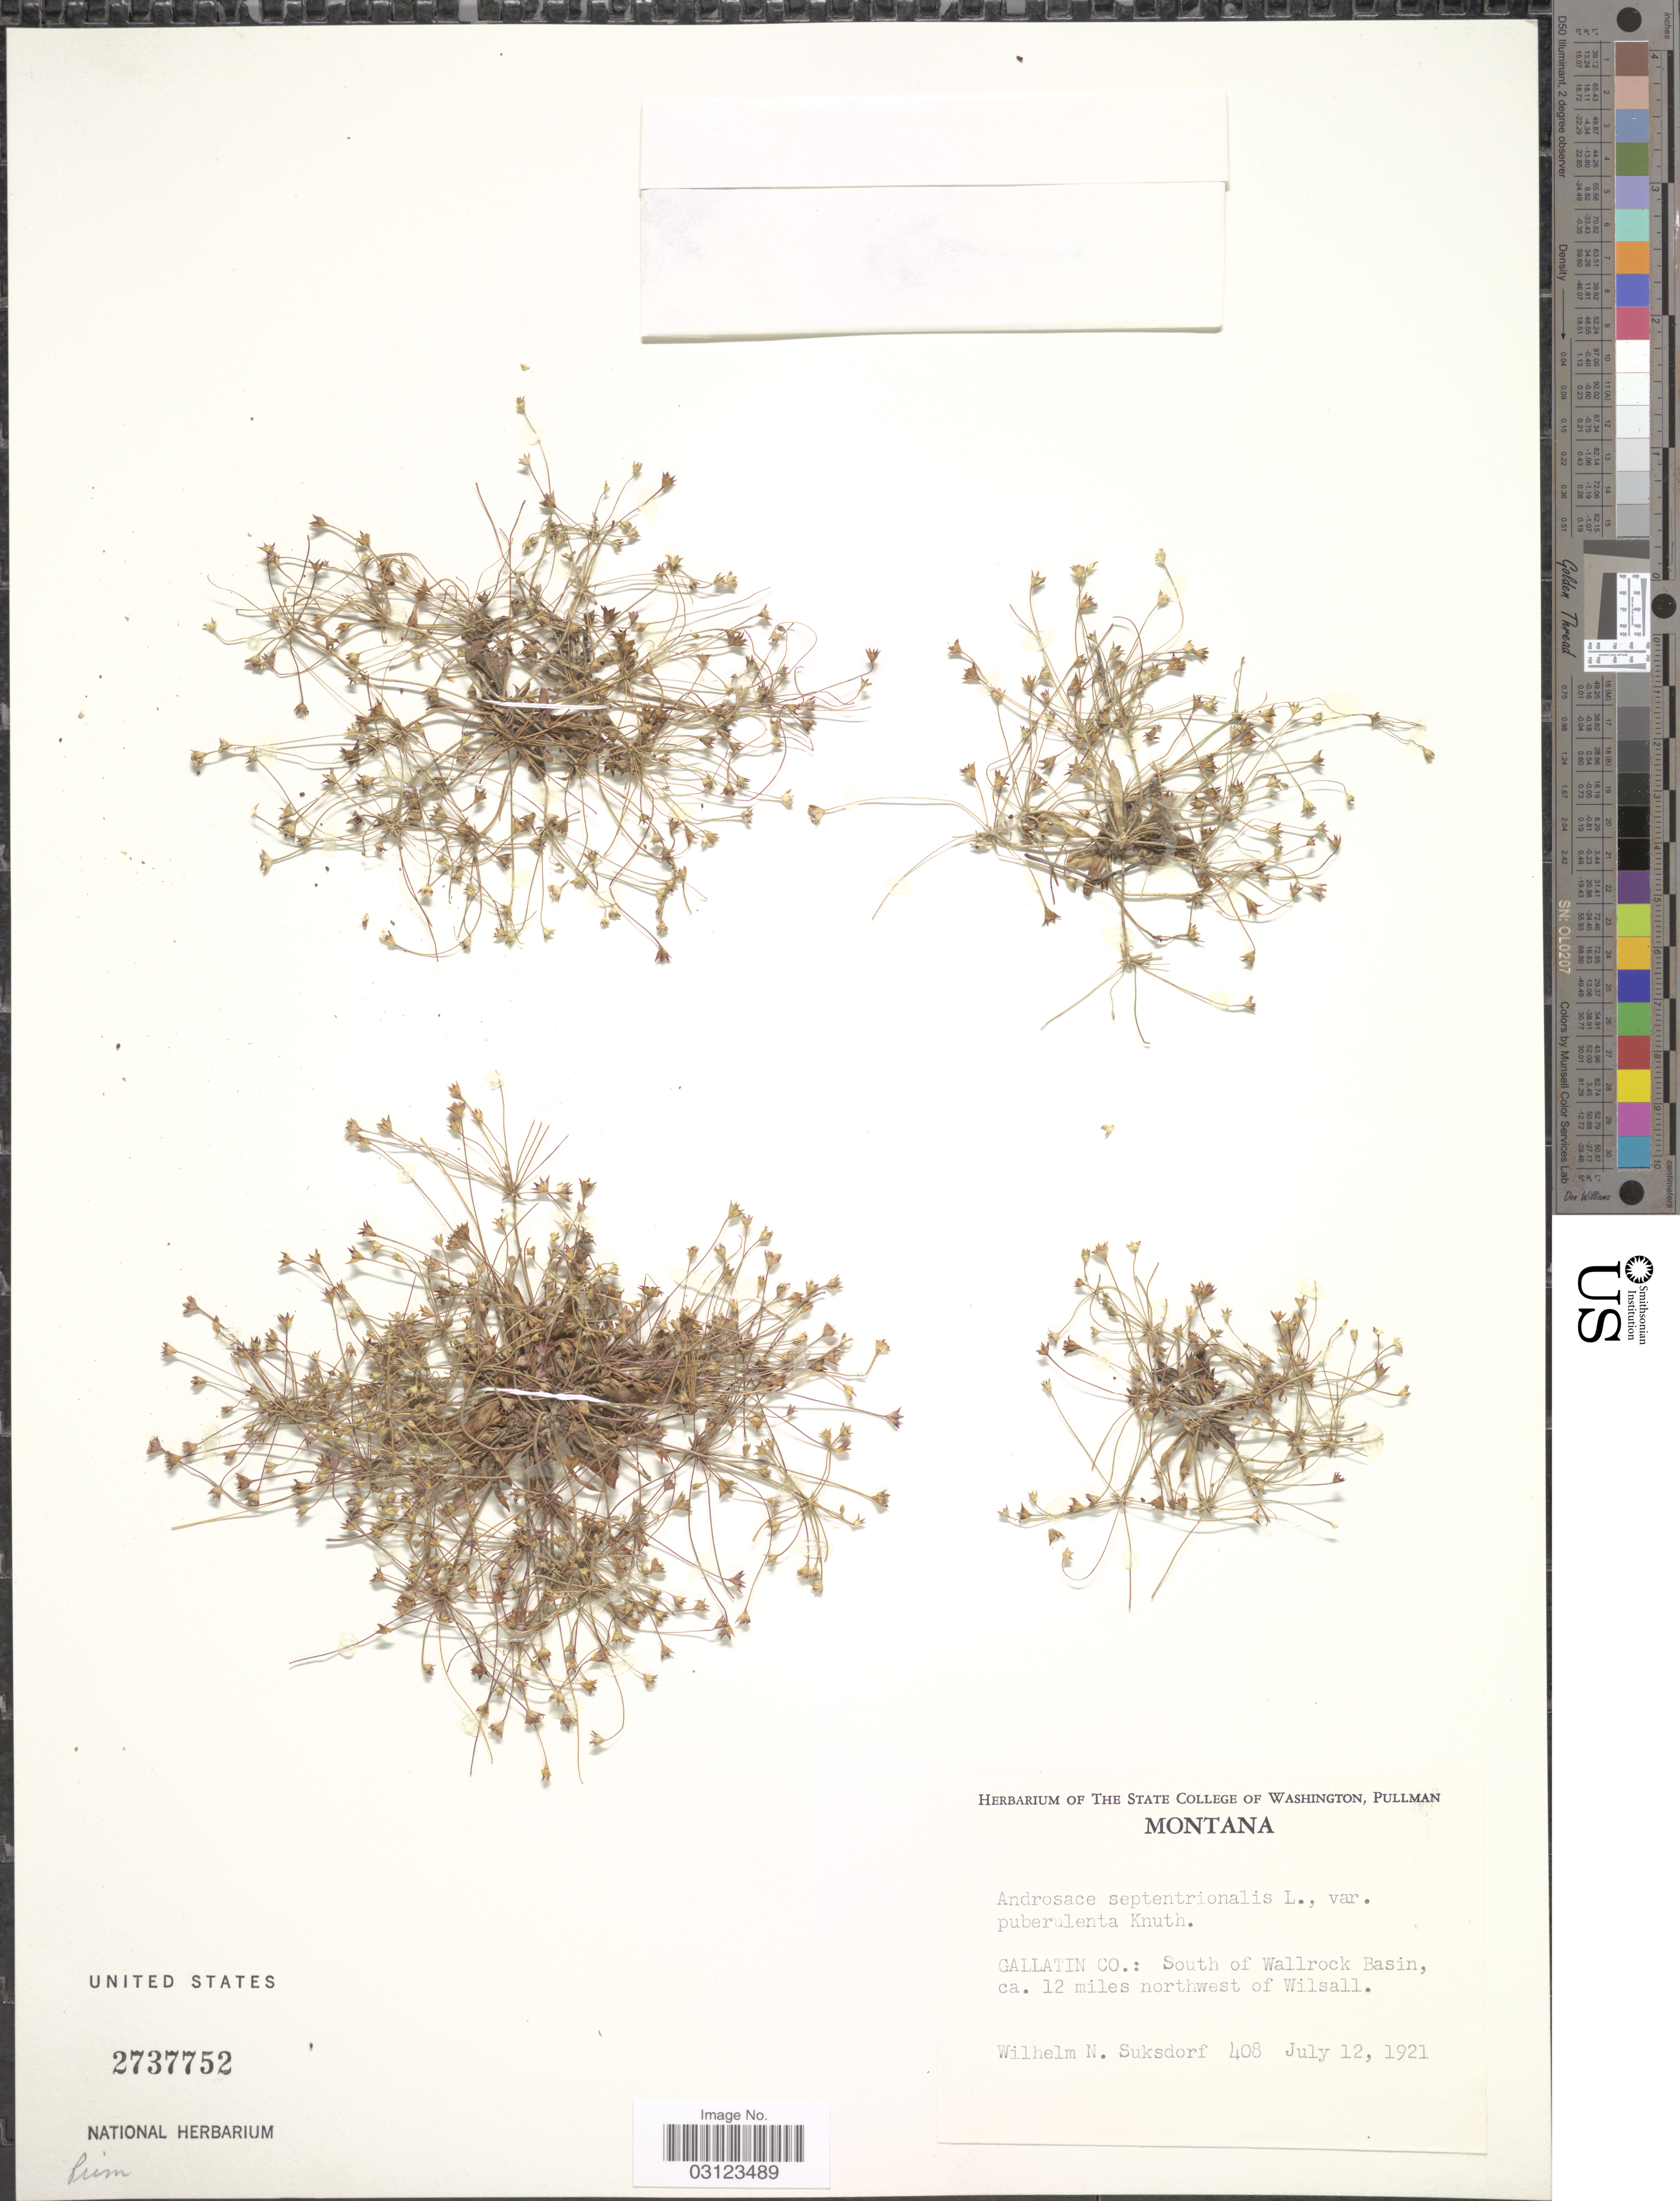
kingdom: Plantae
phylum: Tracheophyta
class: Magnoliopsida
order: Ericales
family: Primulaceae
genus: Androsace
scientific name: Androsace septentrionalis var. puberulenta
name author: (Rydb.) R. Knuth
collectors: W. N. Suksdorf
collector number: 408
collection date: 1921-07-12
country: United States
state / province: Montana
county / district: Gallatin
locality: South of Wallrock Basin, ca. 12 miles NW of Wilsall.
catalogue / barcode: US 2737752